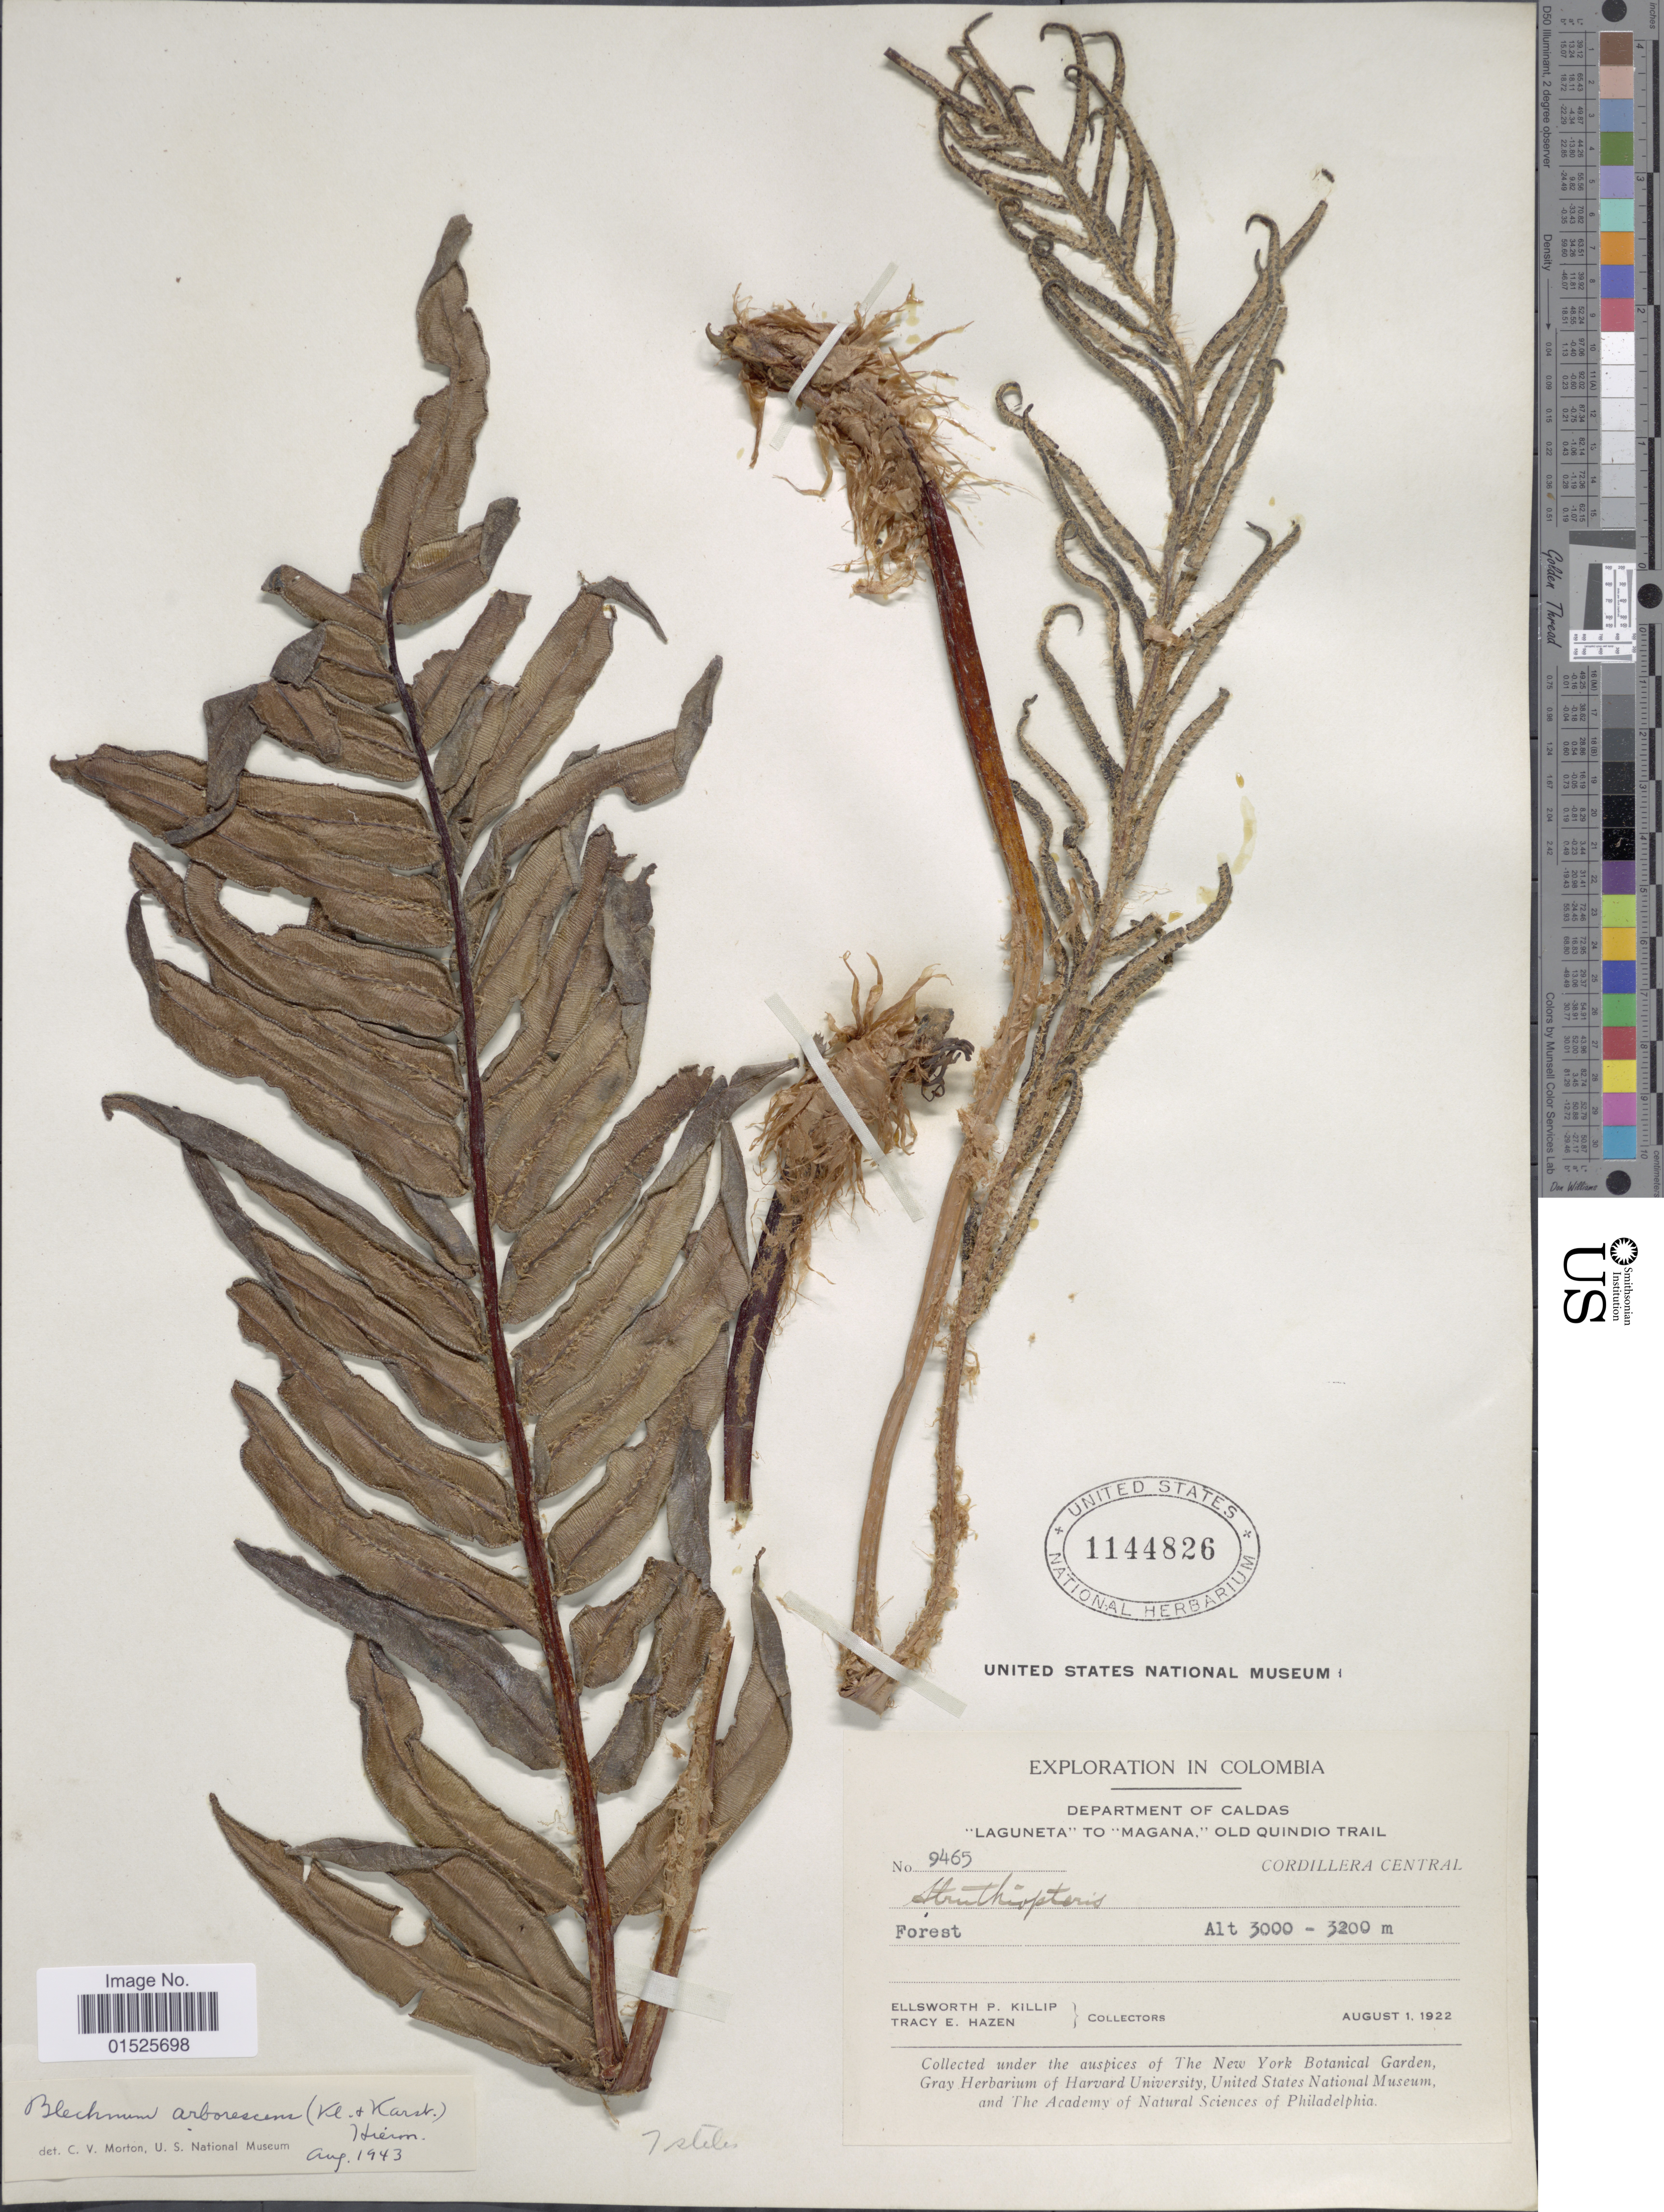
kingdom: Plantae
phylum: Tracheophyta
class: Polypodiopsida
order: Polypodiales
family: Blechnaceae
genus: Blechnum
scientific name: Blechnum cordatum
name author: (Desv.) Hieron.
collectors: E. P. Killip & T. E. Hazen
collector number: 9465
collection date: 1922-08-01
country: Colombia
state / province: Caldas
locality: Laguneta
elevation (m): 3000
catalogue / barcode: US 1144826